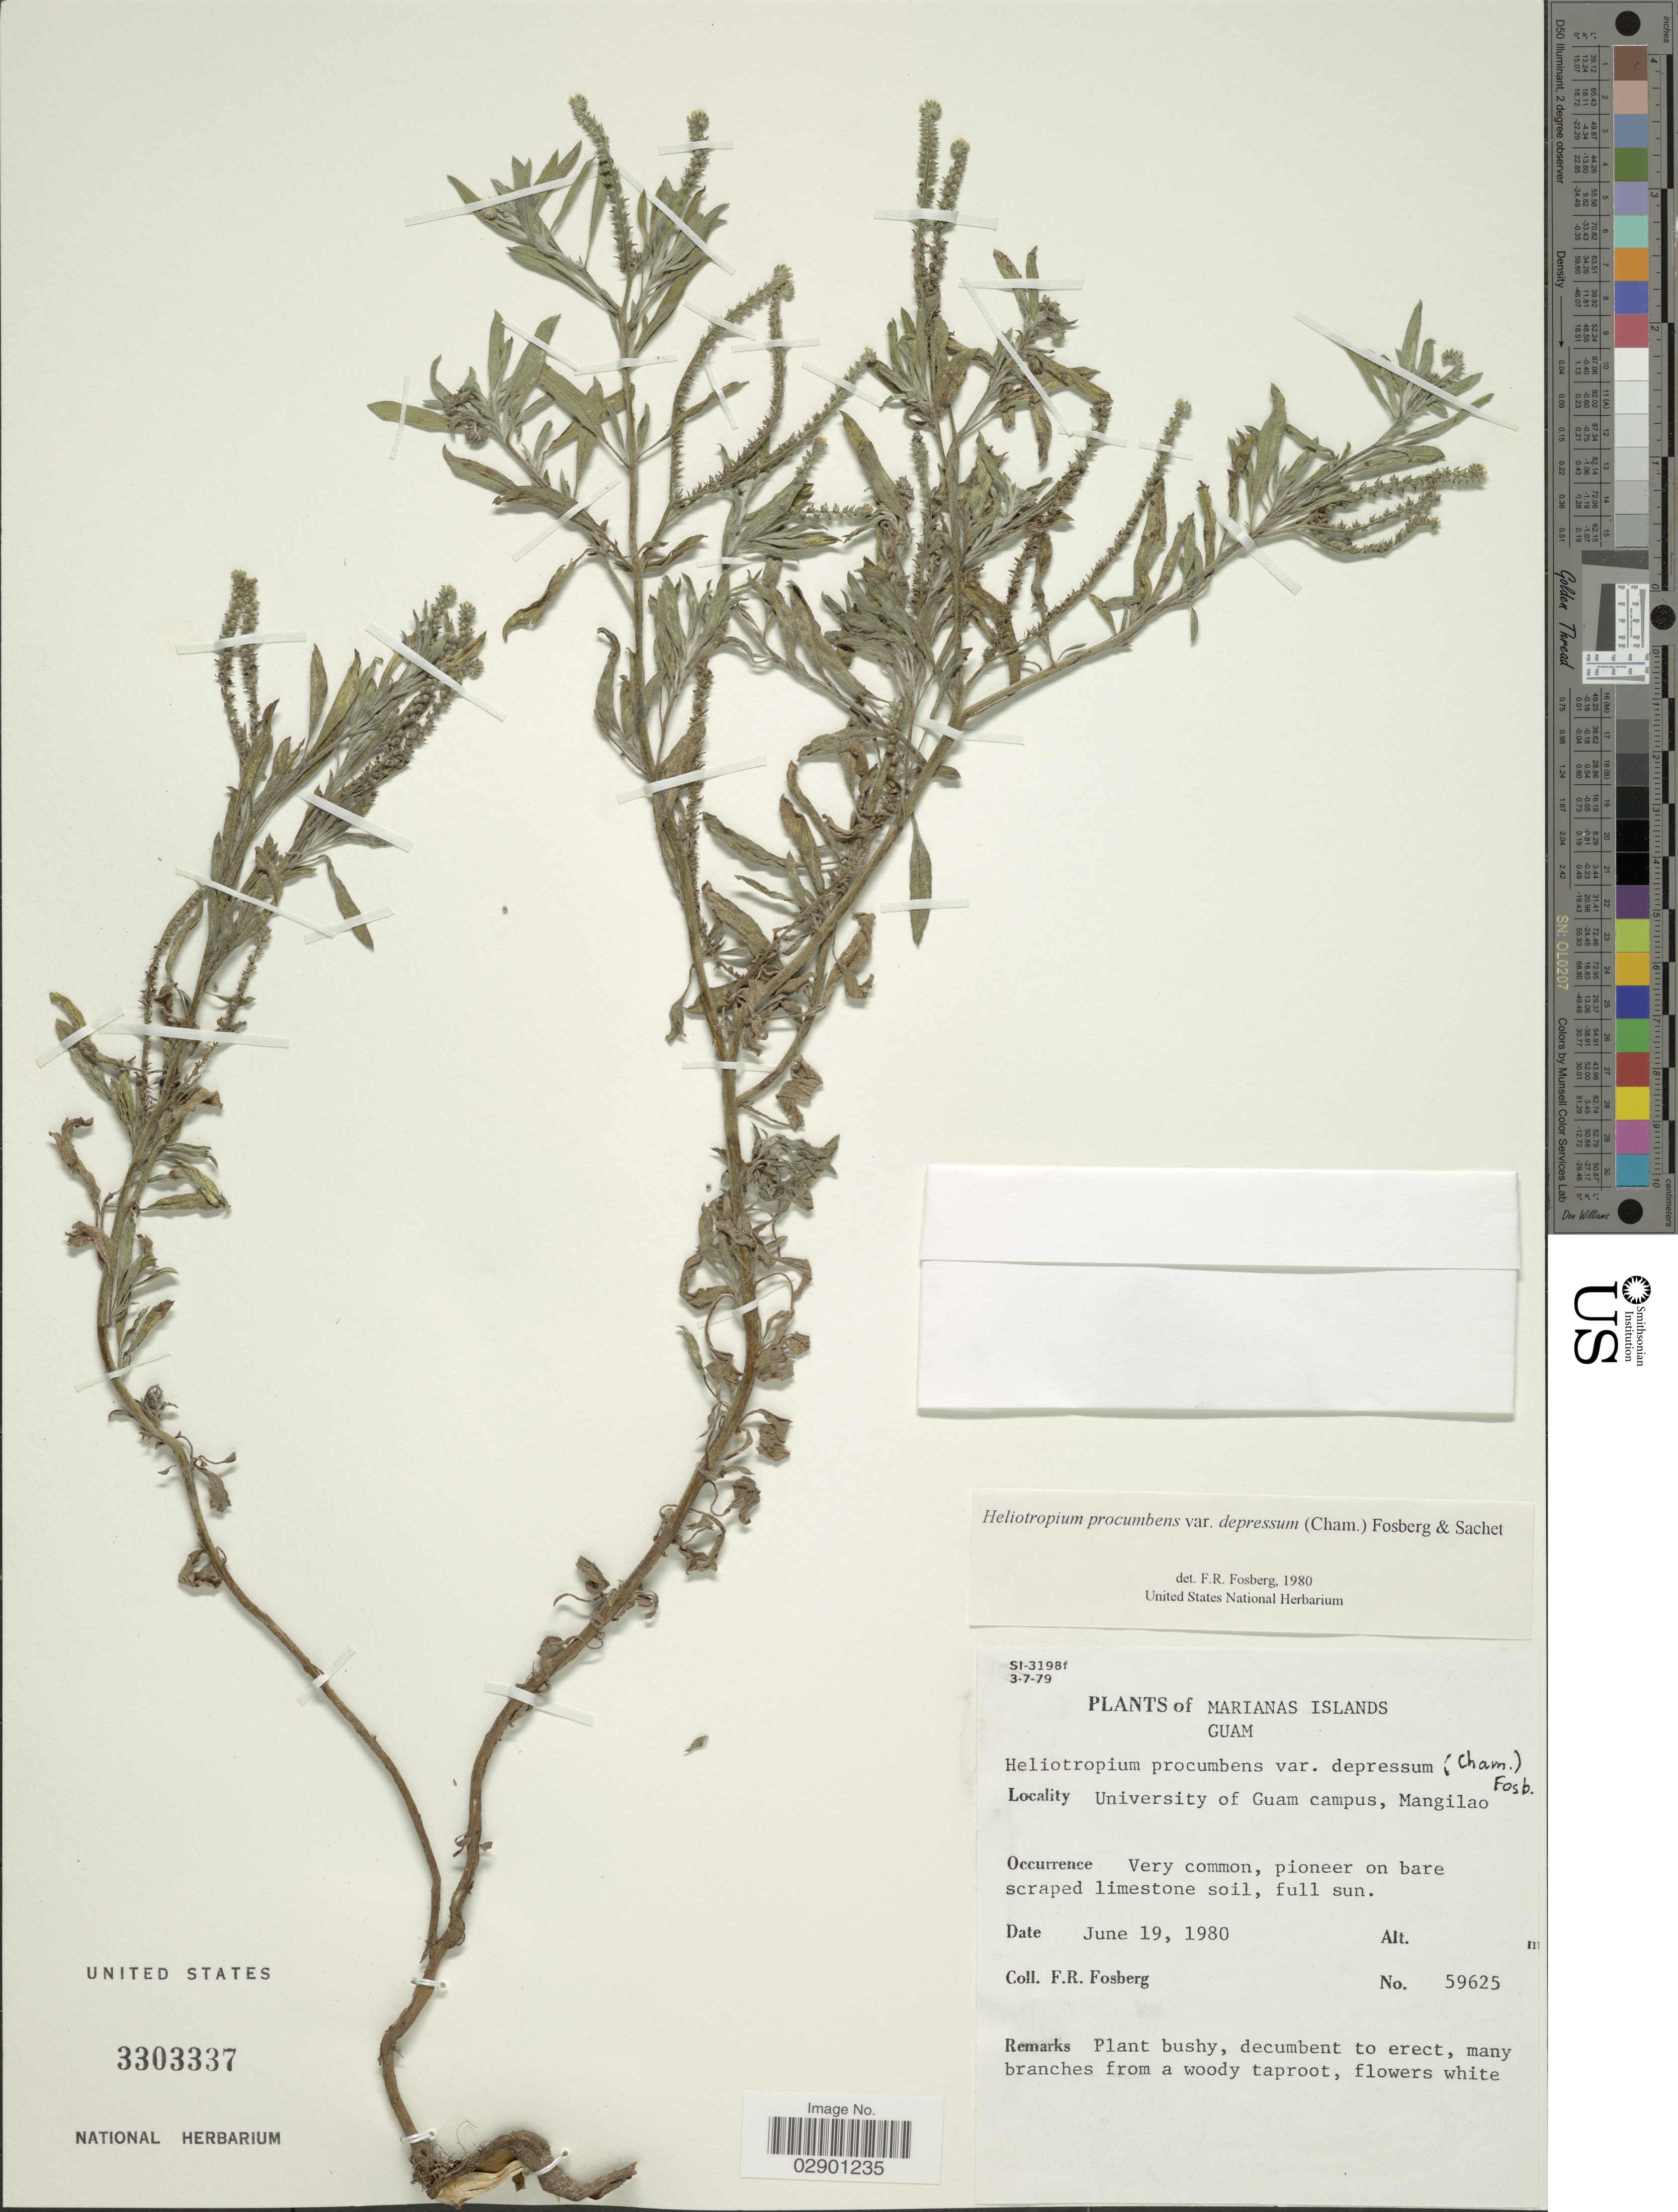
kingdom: Plantae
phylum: Tracheophyta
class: Magnoliopsida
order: Boraginales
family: Heliotropiaceae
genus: Heliotropium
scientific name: Heliotropium procumbens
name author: Mill.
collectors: F. R. Fosberg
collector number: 59625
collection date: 1980-06-19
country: Guam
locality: Marianas Islands. University of Guam campus, Mangilao.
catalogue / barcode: US 3303337